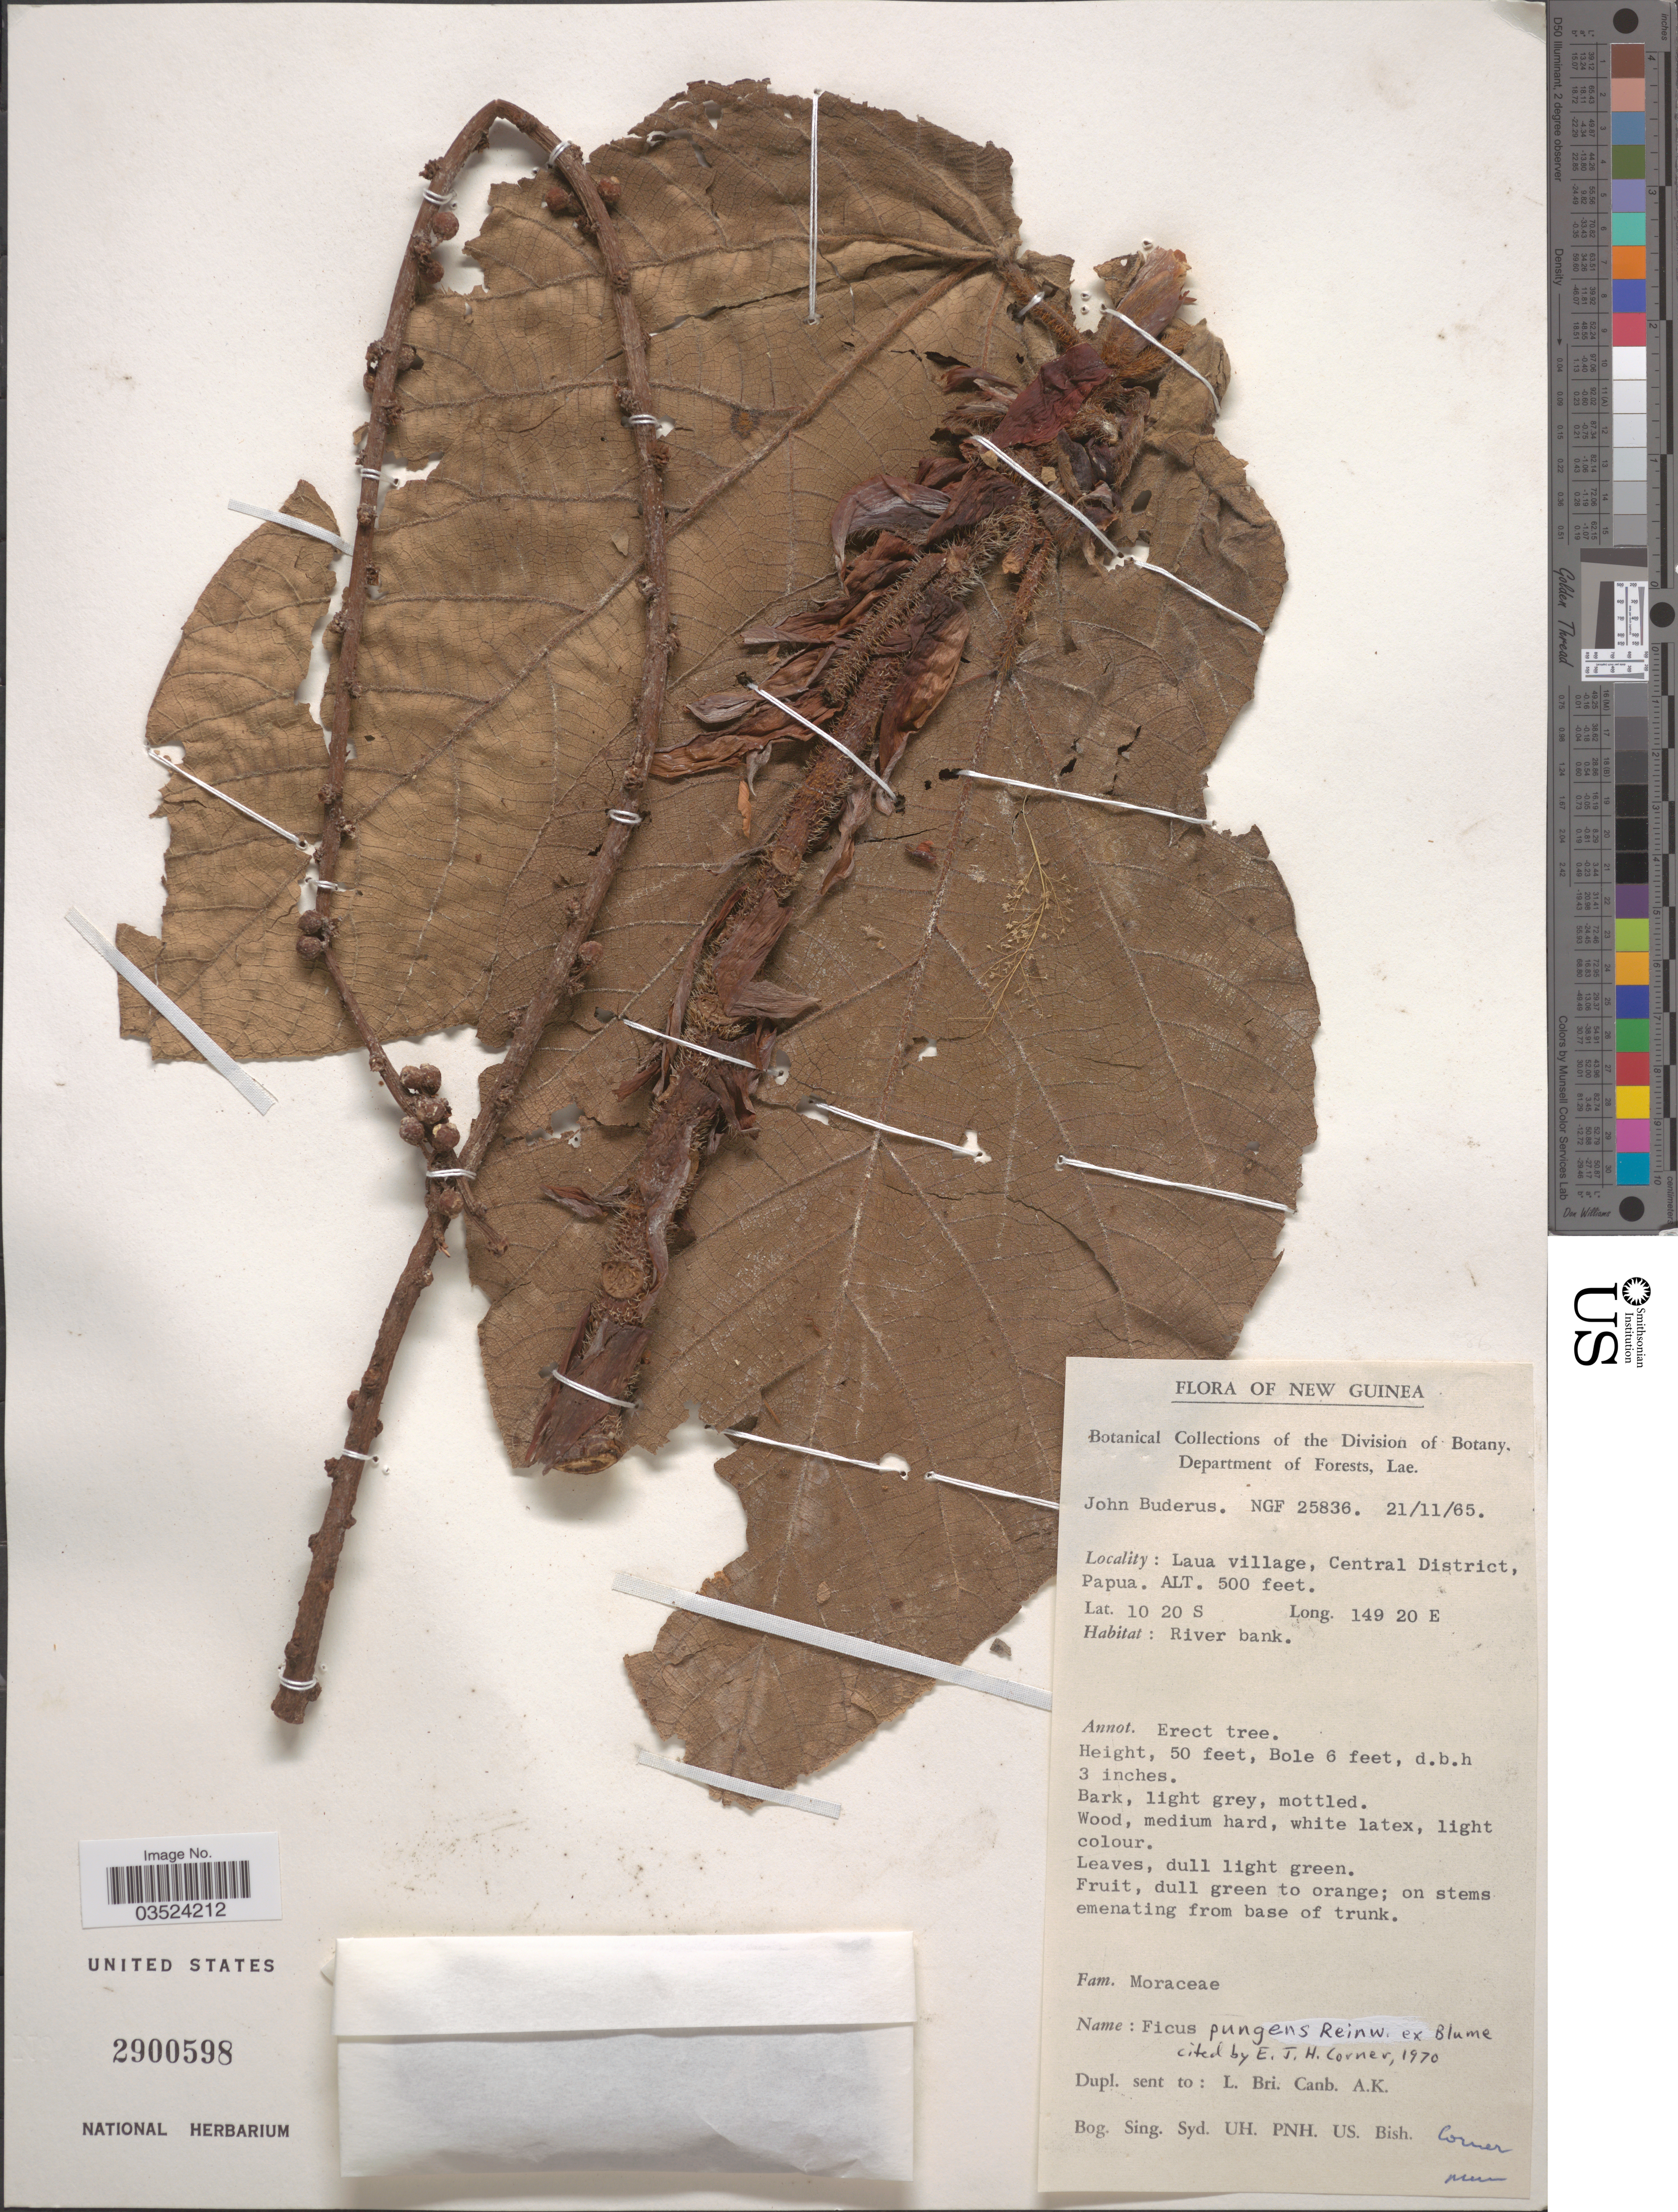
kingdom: Plantae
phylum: Tracheophyta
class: Magnoliopsida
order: Rosales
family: Moraceae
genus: Ficus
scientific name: Ficus pungens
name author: Reinw. ex Blume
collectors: J. Buderus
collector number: NGF 25836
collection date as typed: Transcribed d/m/y: 21/11/65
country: Papua New Guinea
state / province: Central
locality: New Guinea. Laua villagem Central District, Papua.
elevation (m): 152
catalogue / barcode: US 2900598